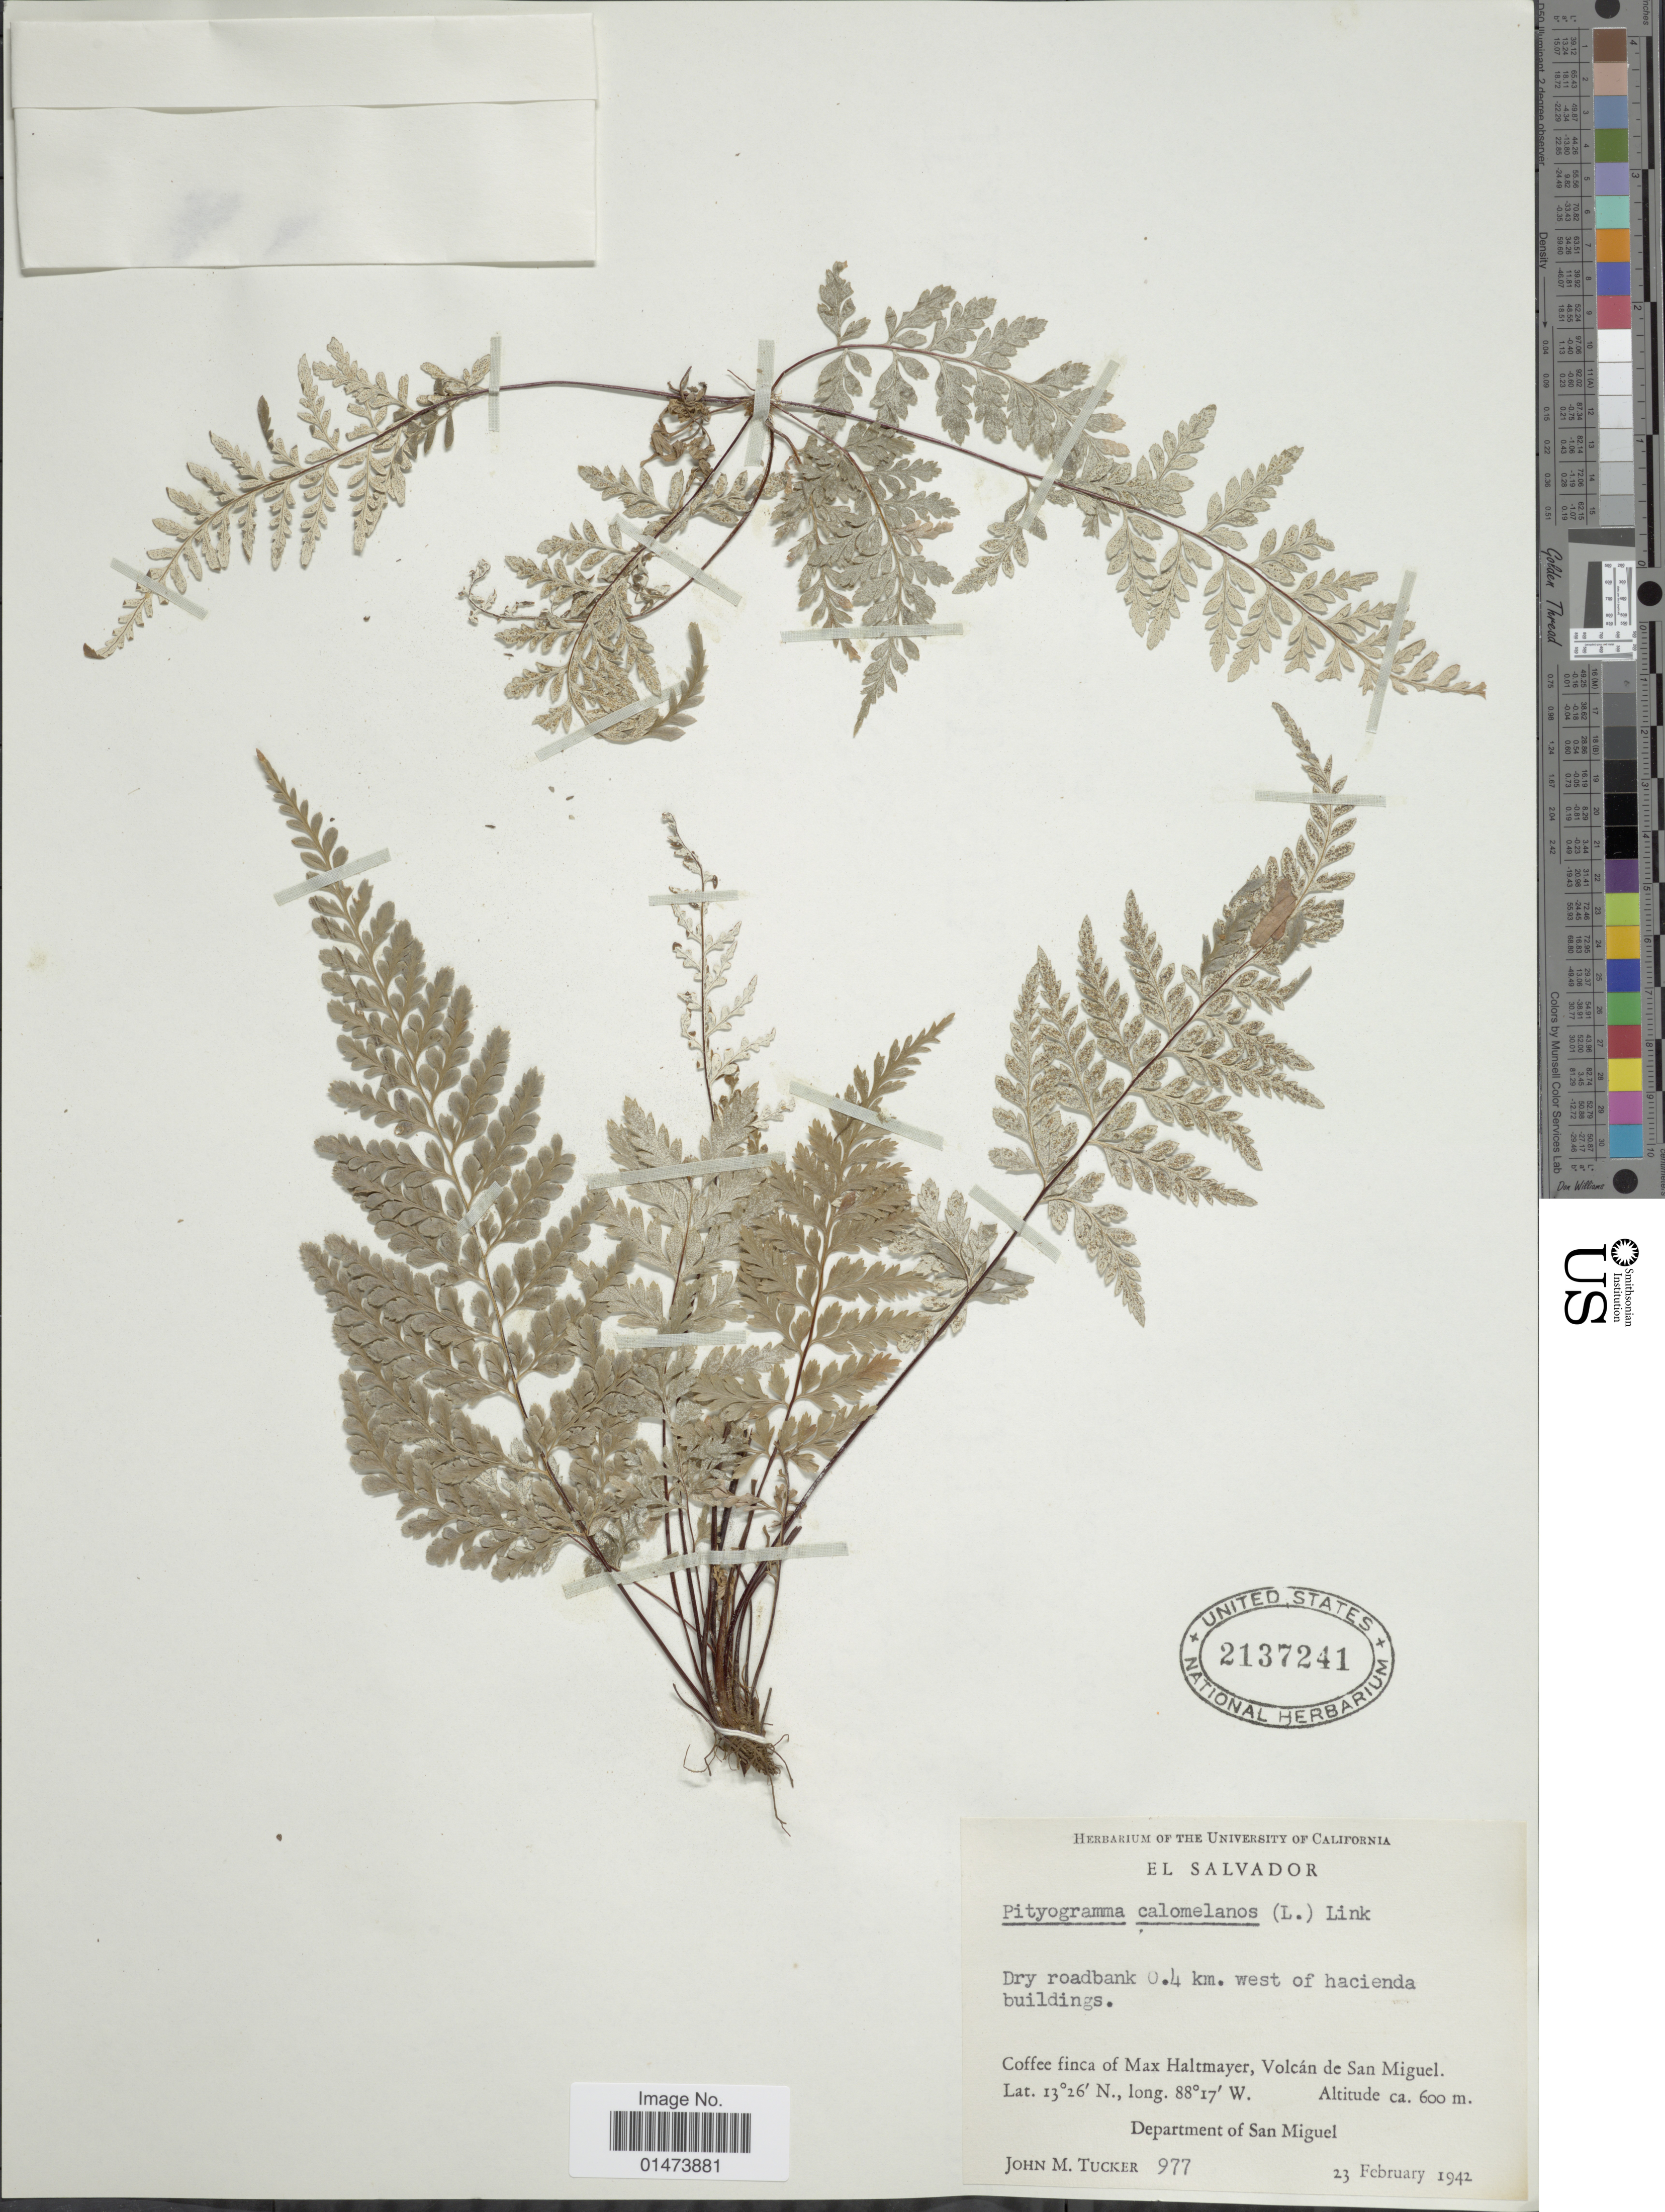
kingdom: Plantae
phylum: Tracheophyta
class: Polypodiopsida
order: Polypodiales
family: Pteridaceae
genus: Pityrogramma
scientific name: Pityrogramma calomelanos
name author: (L.) Link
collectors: J. M. Tucker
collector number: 977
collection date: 1942-02-23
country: El Salvador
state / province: San Miguel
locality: Dry roadbank 0.4 km. west of hacienda buildings, Coffee finca of Max Haltmayer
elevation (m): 600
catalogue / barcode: US 2137241